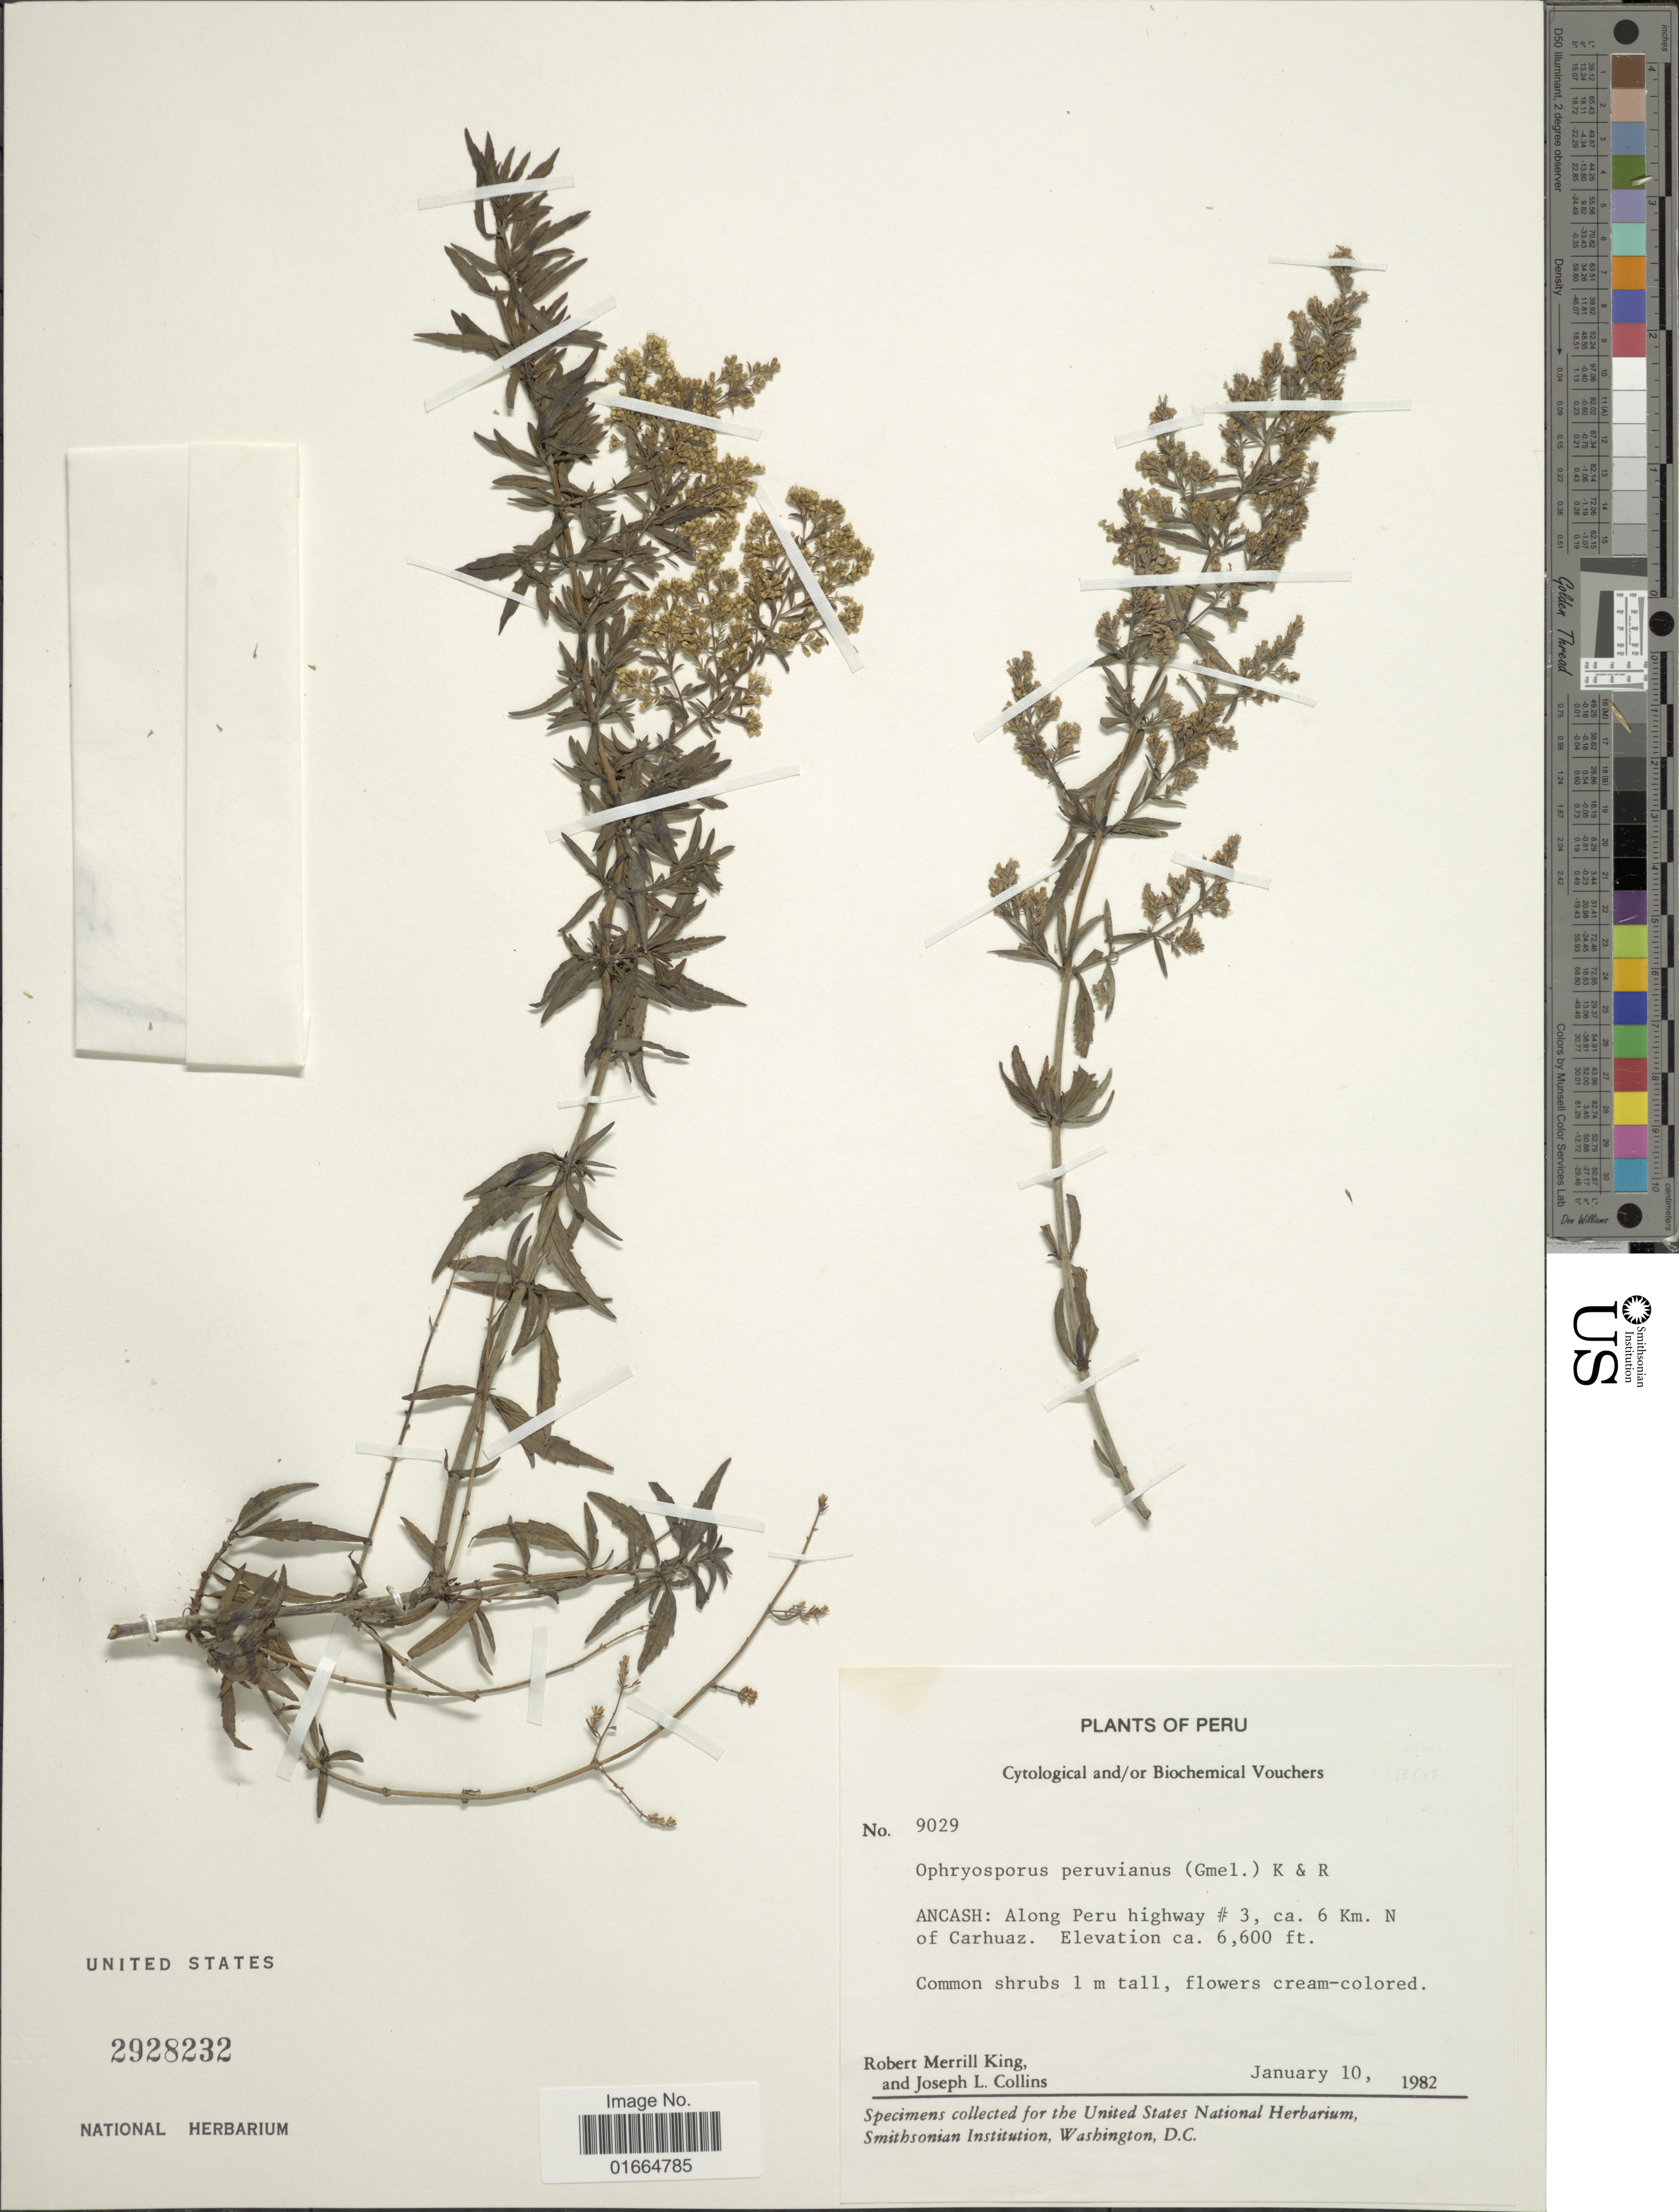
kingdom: Plantae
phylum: Tracheophyta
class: Magnoliopsida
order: Asterales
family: Asteraceae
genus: Ophryosporus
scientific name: Ophryosporus peruvianus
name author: (J.F. Gmel.) R.M. King & H. Rob.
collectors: R. M. King & J. L. Collins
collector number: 9029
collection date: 1982-01-10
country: Peru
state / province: Ancash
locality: Ancash: Along Peru highway # 3, ca. 6 Km. N of Carhuaz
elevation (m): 2012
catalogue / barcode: US 2928232